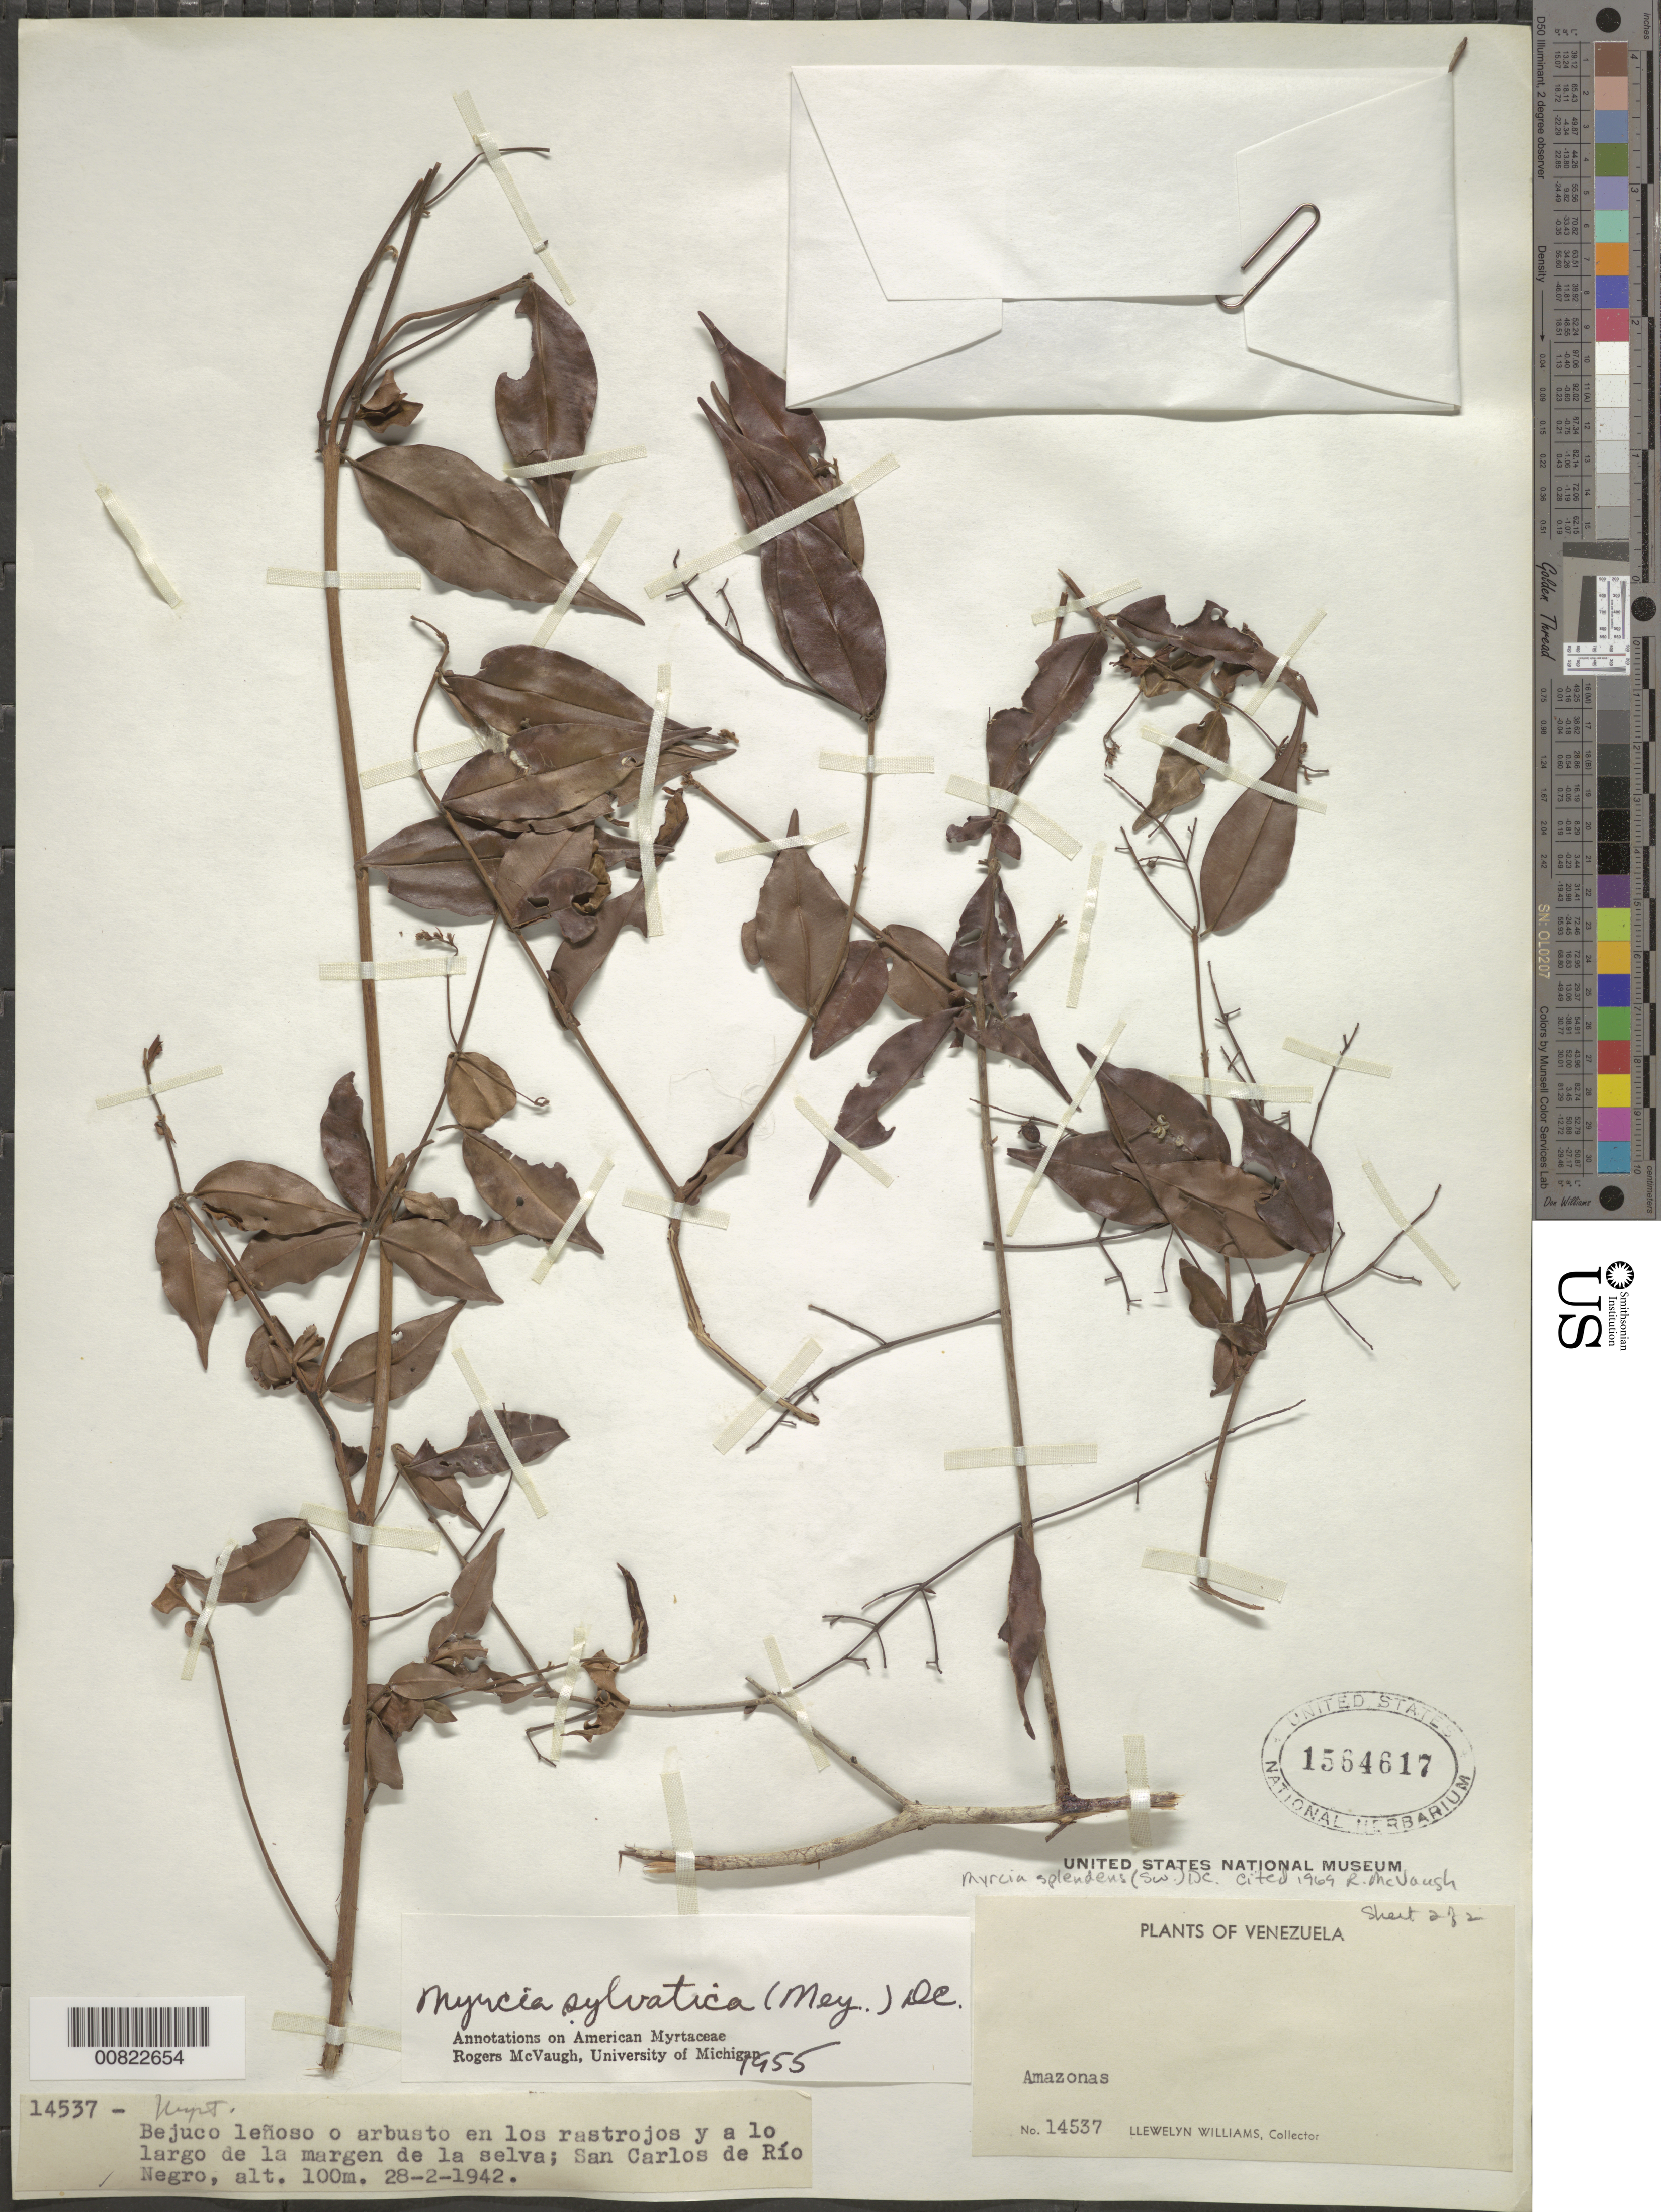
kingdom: Plantae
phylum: Tracheophyta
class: Magnoliopsida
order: Myrtales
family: Myrtaceae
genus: Myrcia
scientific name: Myrcia splendens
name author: (Sw.) DC.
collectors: Ll. Williams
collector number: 14537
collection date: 1942-02-28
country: Venezuela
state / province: Amazonas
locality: En los rastrojos y a lo larego de la margen de la selva; San Carlos de Río Negro.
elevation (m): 100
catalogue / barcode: US 1564617